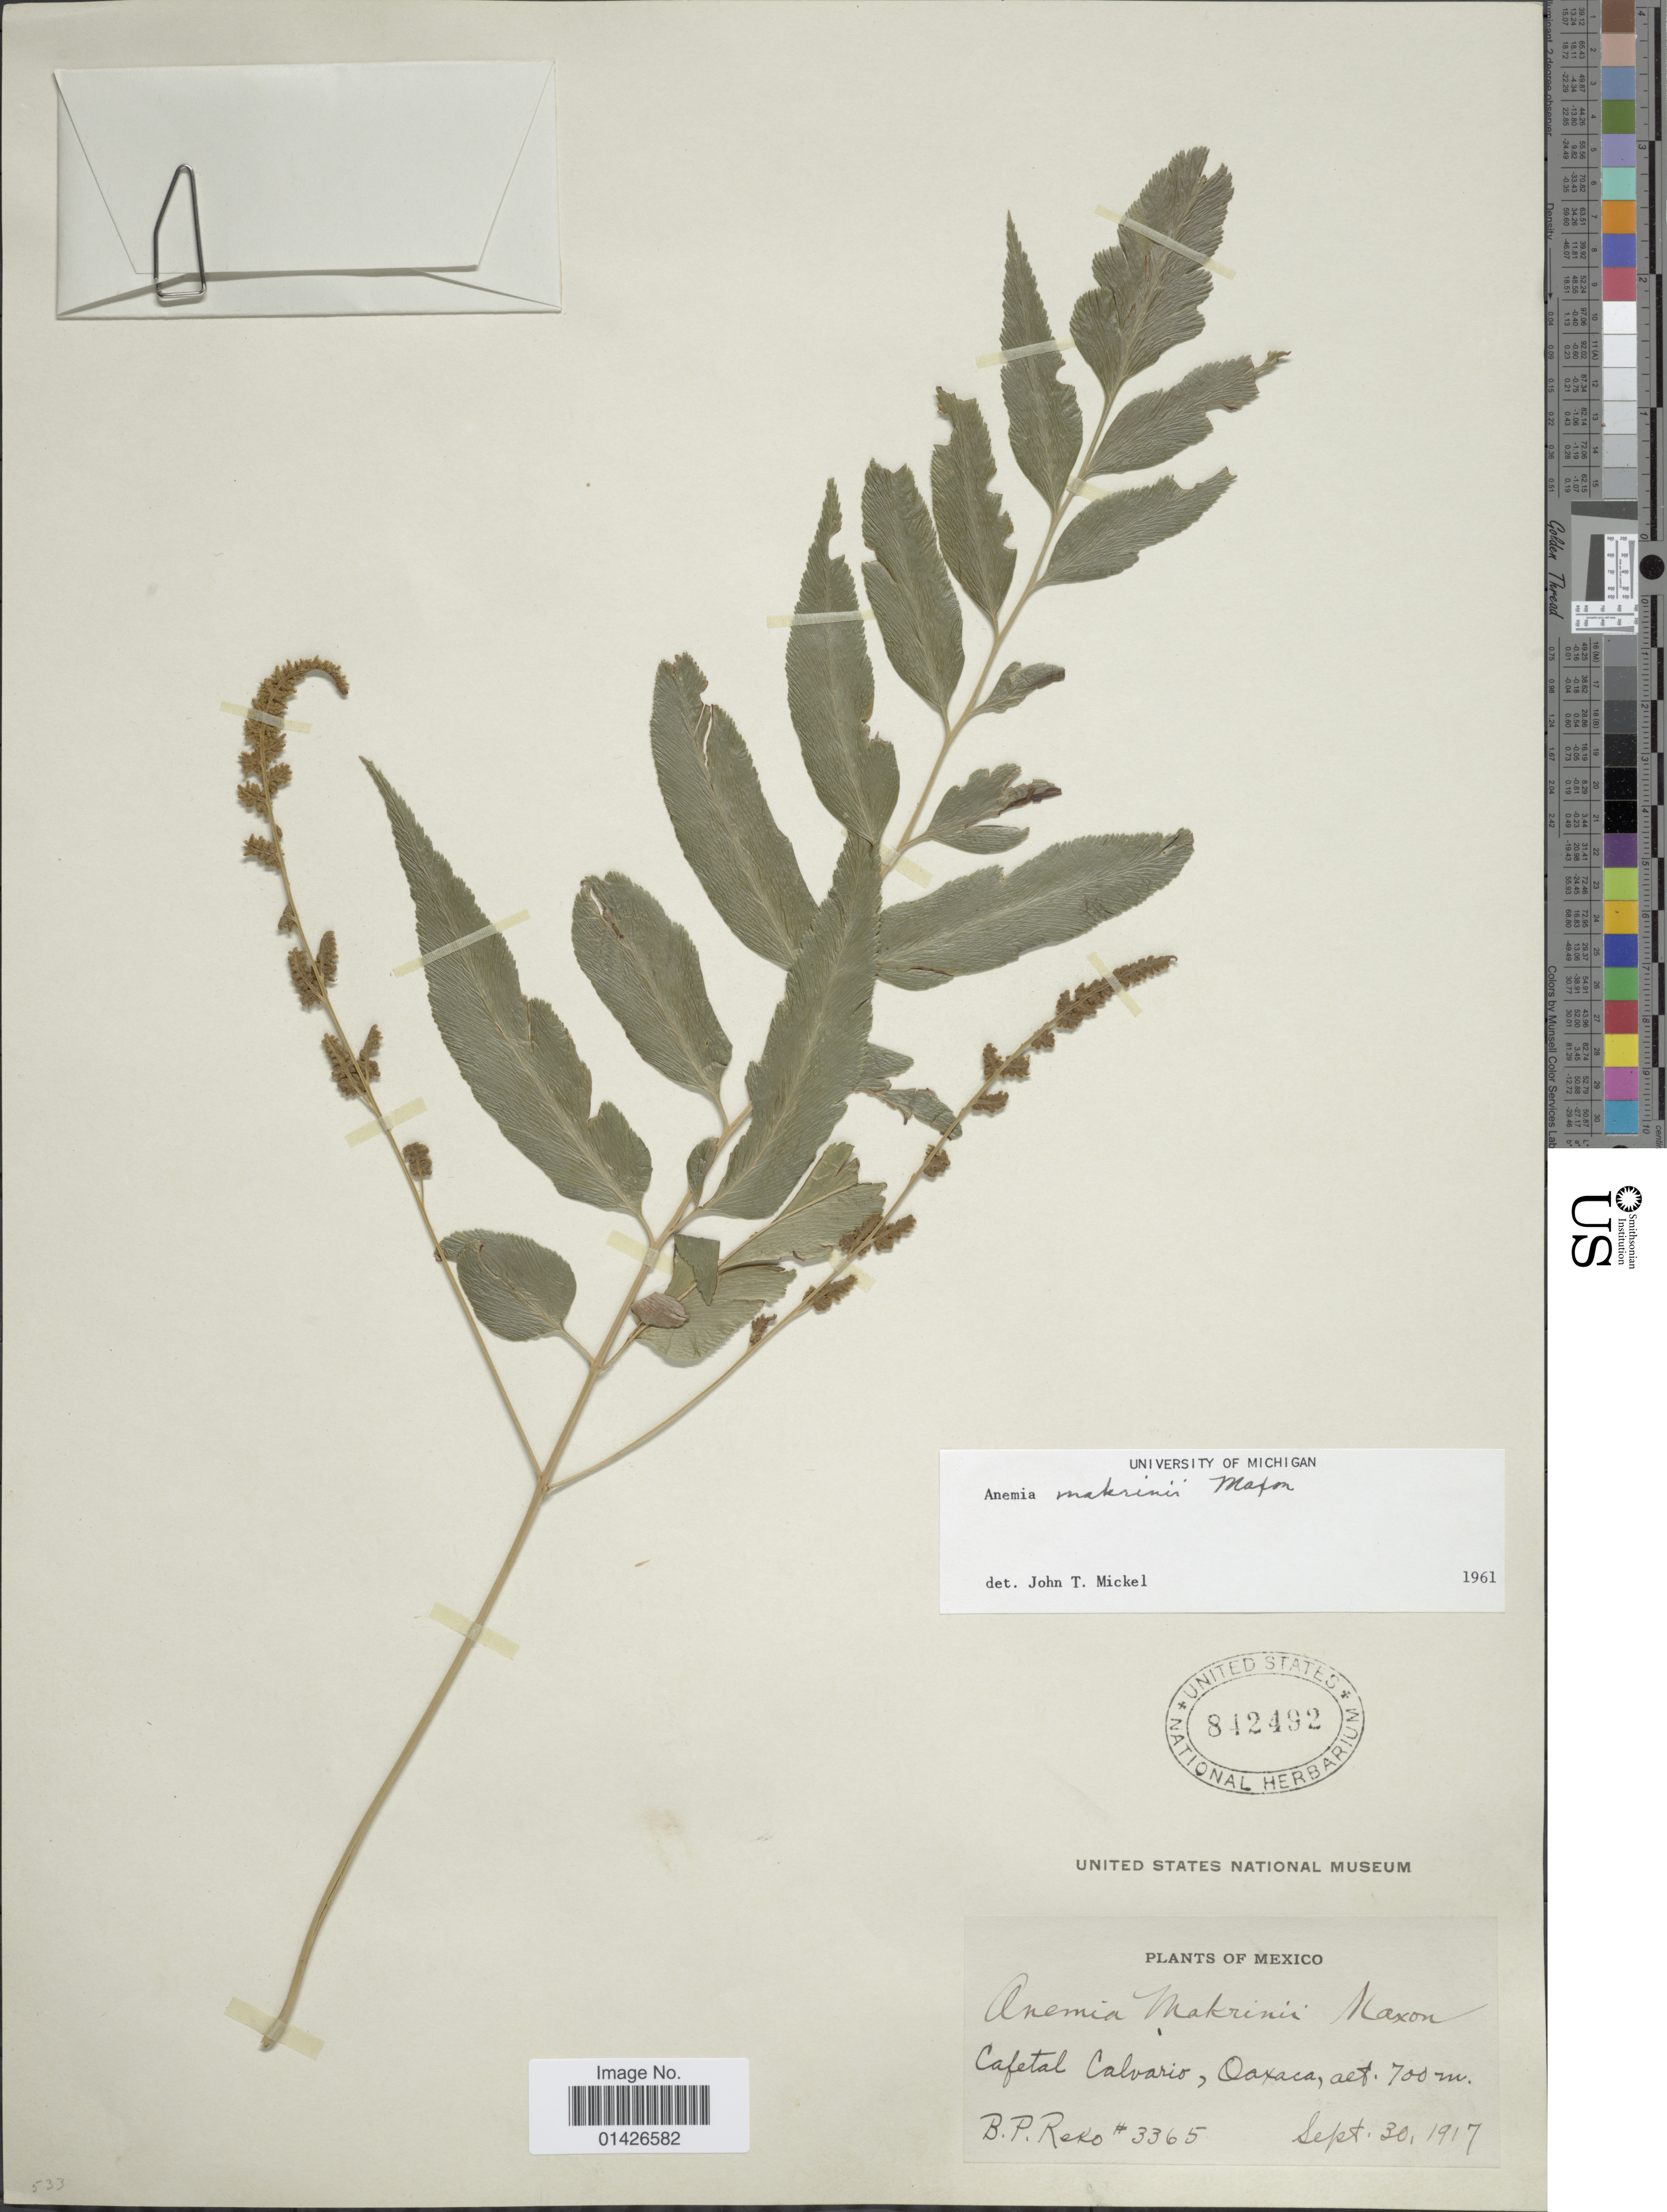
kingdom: Plantae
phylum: Tracheophyta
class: Polypodiopsida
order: Schizaeales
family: Anemiaceae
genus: Anemia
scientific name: Anemia mexicana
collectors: B. P. Reko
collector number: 3365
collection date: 1917-09-30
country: Mexico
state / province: Oaxaca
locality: Cafetal Calvario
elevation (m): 700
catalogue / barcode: US 842492